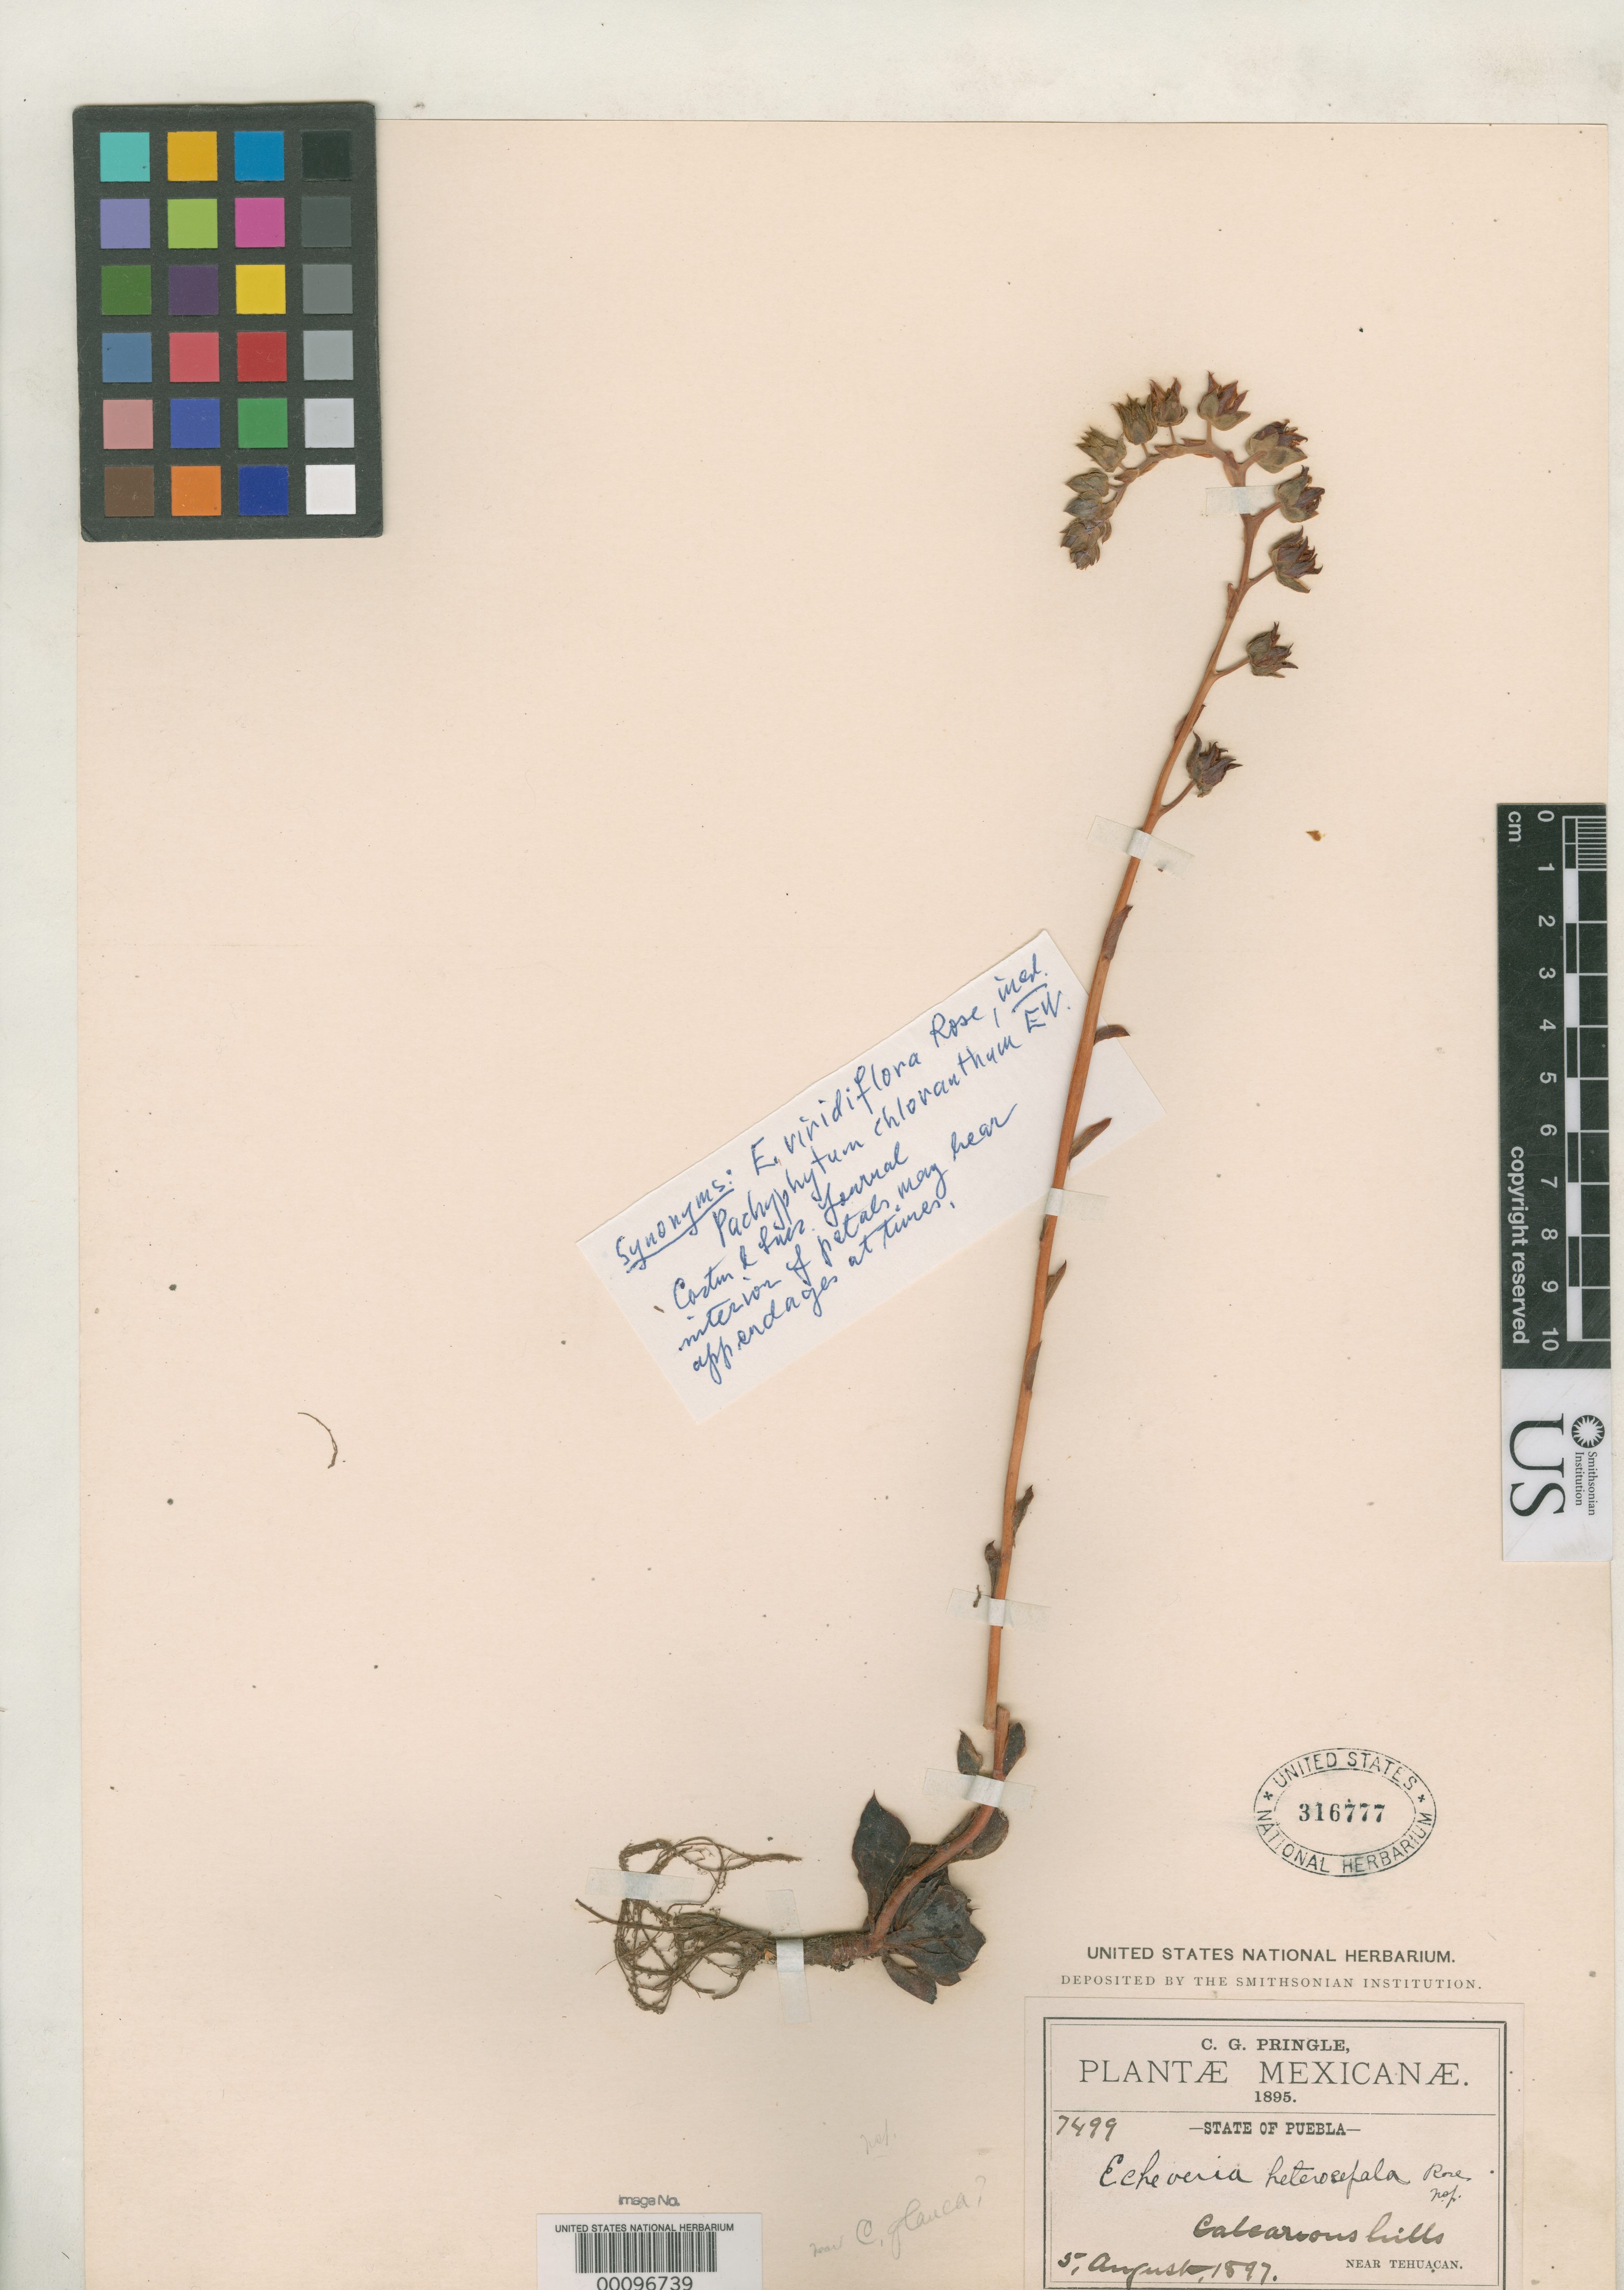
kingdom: Plantae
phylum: Tracheophyta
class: Magnoliopsida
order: Saxifragales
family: Crassulaceae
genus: Echeveria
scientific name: Echeveria heterosepala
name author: Rose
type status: Holotype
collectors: C. G. Pringle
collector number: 7499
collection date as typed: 05 Aug 1897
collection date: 1897-08-05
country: Mexico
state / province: Puebla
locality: Near Tehuacan.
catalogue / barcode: US 316777